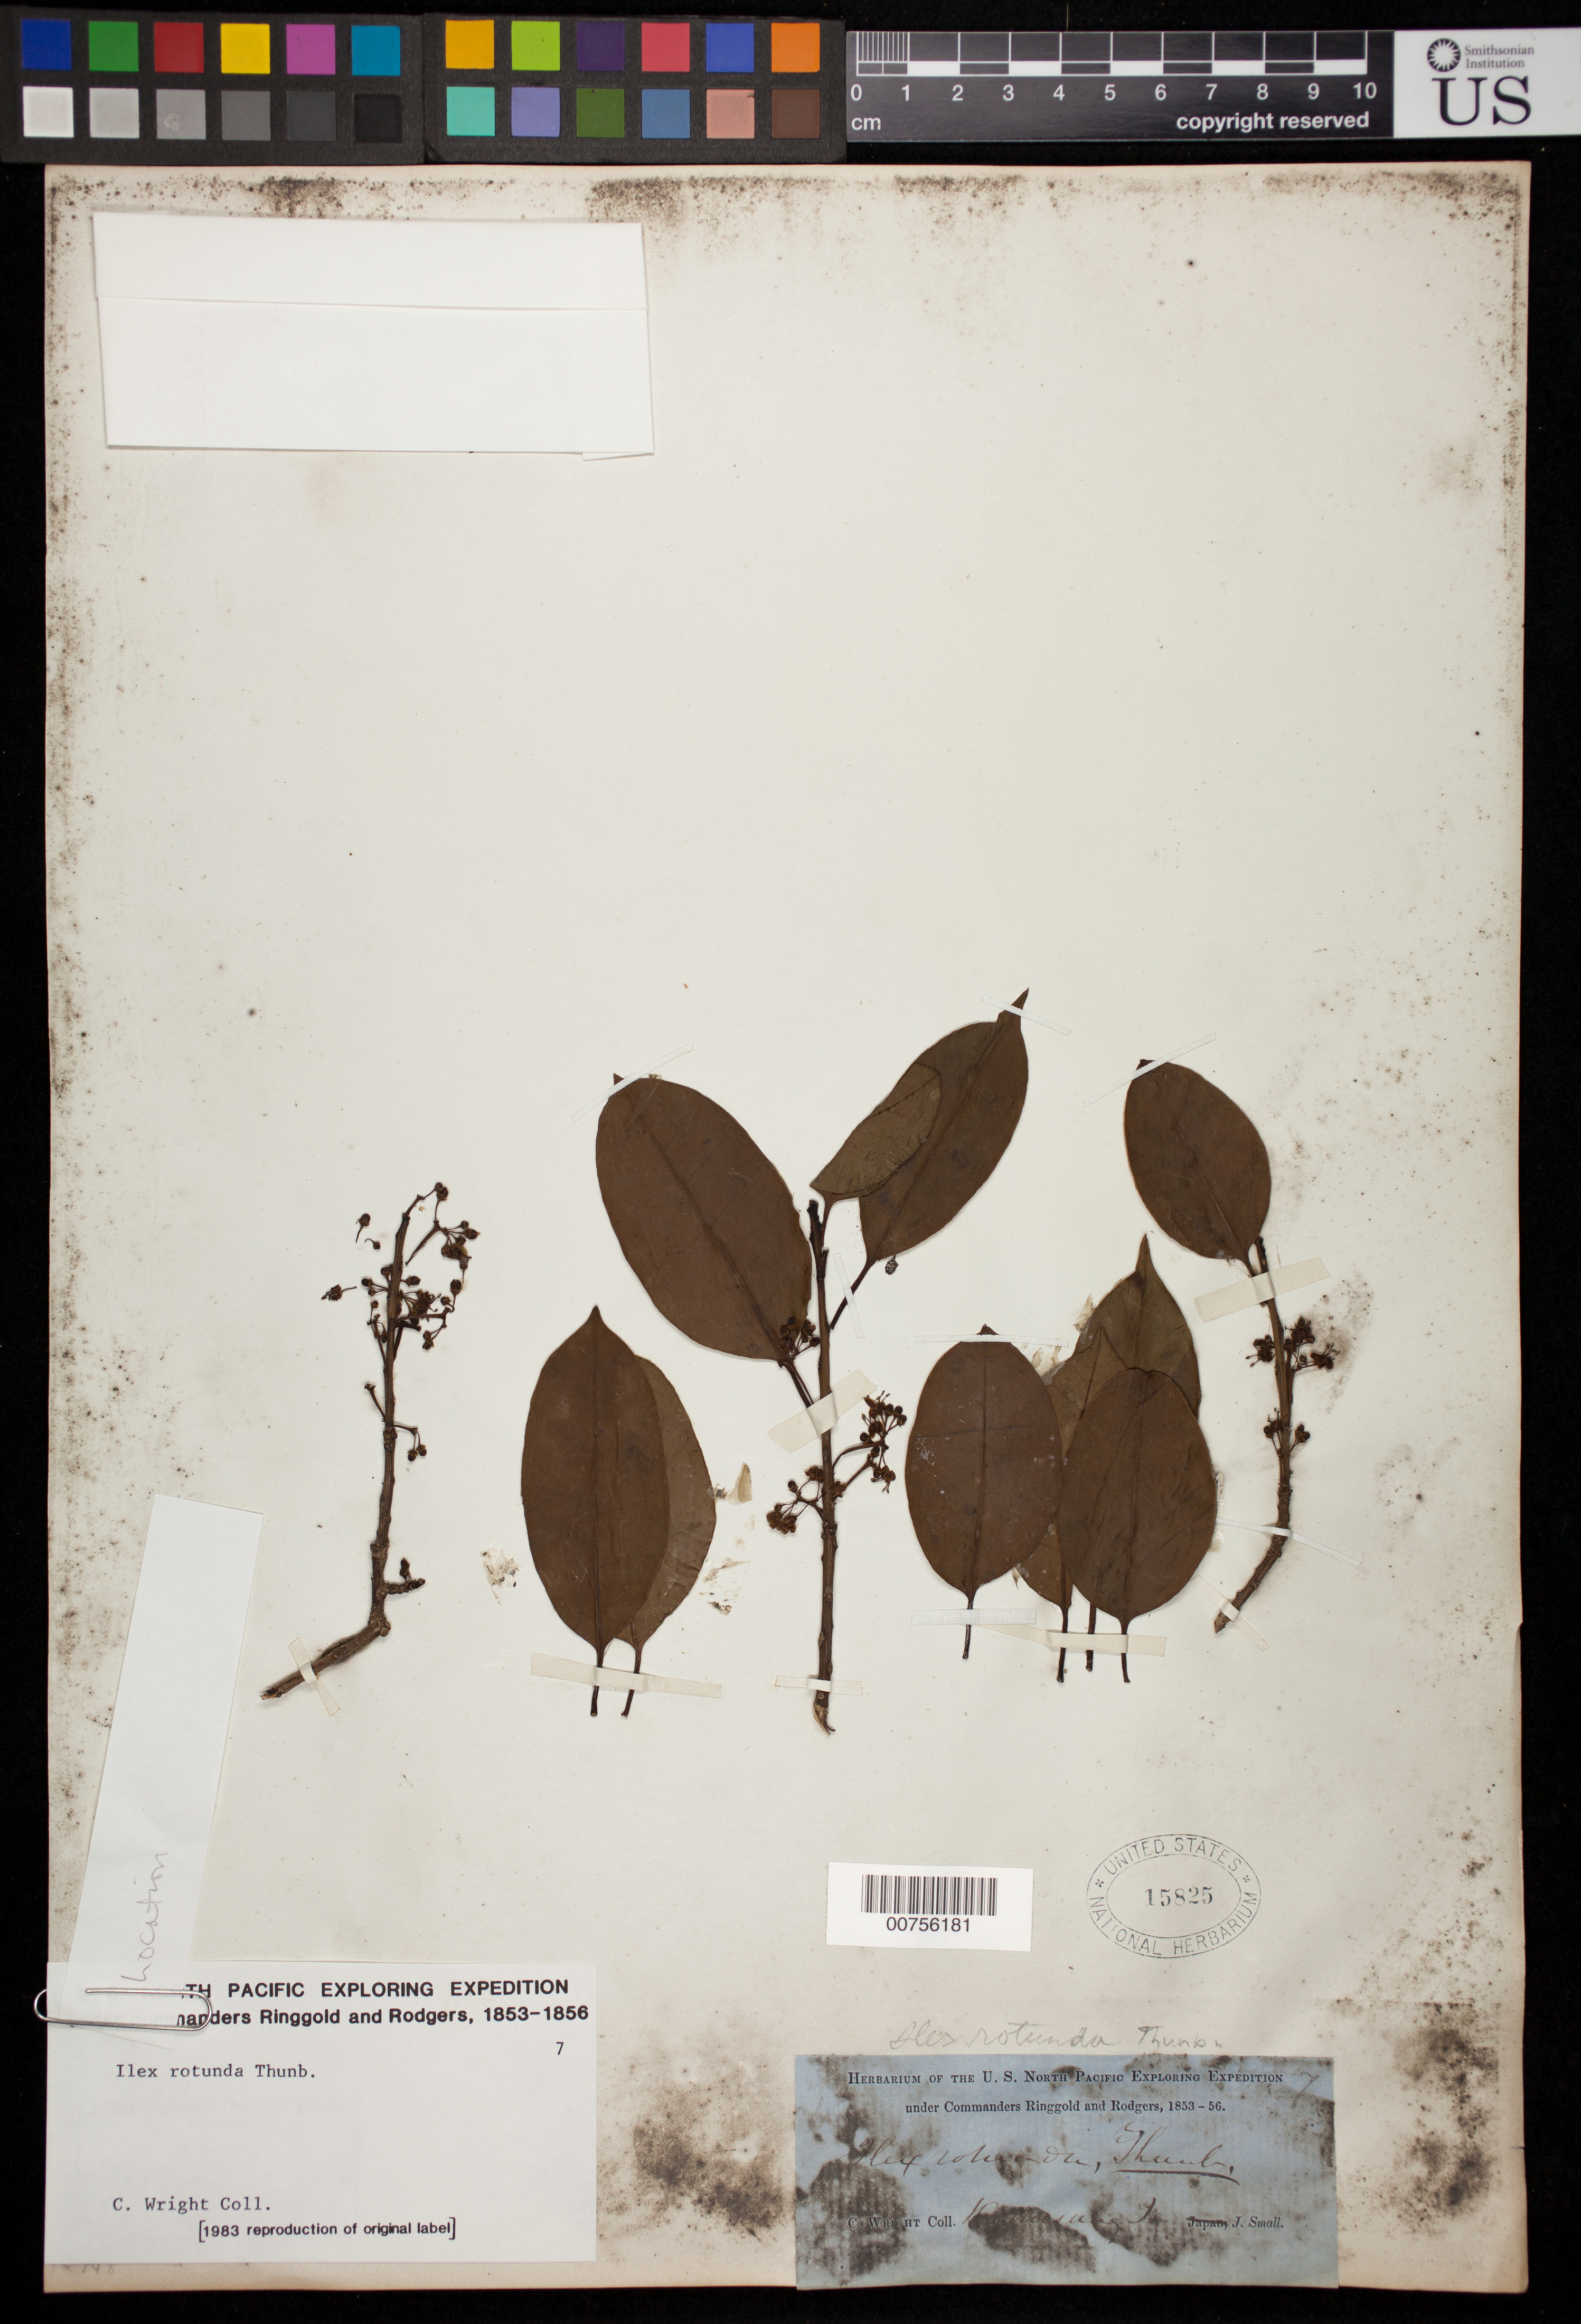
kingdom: Plantae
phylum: Tracheophyta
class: Magnoliopsida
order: Aquifoliales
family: Aquifoliaceae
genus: Ilex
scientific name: Ilex rotunda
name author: Thunb.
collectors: C. Wright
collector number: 7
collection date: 1853/1856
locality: U.S. North Pacific, [illegible text].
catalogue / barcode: US 15825